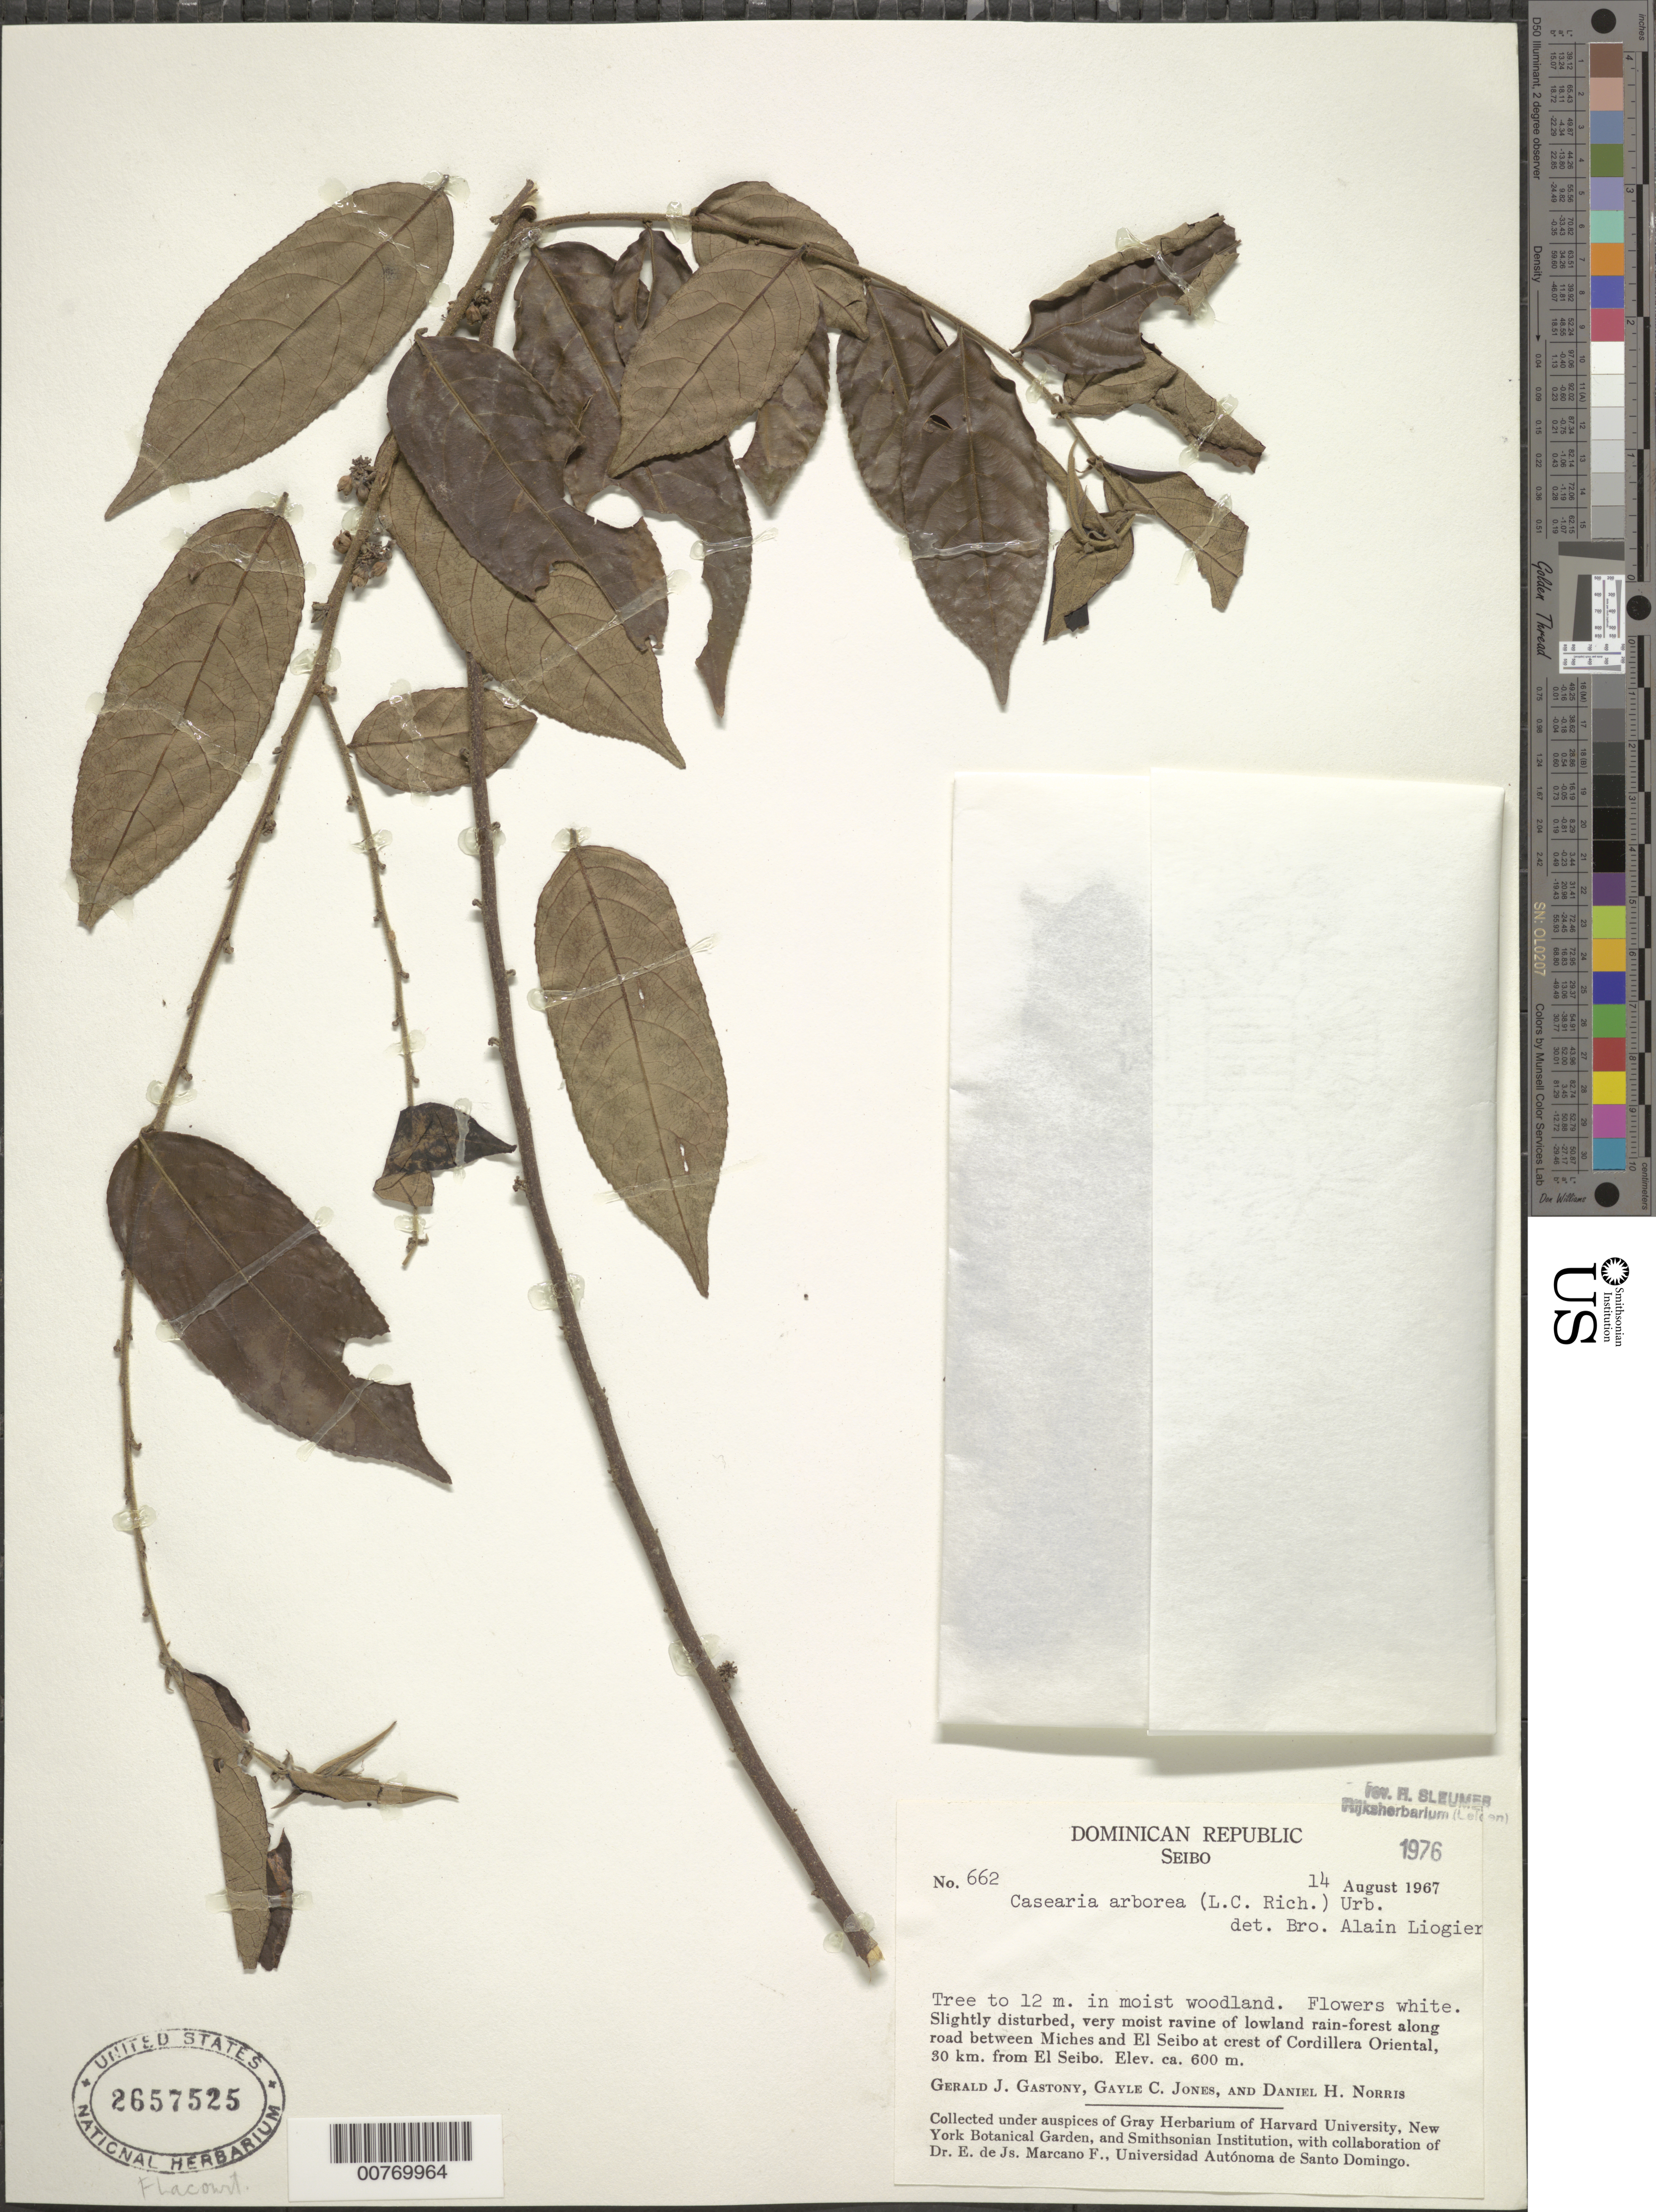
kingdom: Plantae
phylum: Tracheophyta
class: Magnoliopsida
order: Malpighiales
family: Salicaceae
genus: Casearia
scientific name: Casearia arborea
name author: (Rich.) Urb.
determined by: Sleumer, H. O.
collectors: G. Gastony, G. C. Jones & D. H. Norris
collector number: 662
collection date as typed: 14 Aug 1967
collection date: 1967-08-14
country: Dominican Republic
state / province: El Seibo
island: Hispaniola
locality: Along road between Miches and El Seibo at crest of Cordillera Oriental, 30 km from El Seibo.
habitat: Slightly disturbed, very moist ravine of lowland rain-forest; moist woodland.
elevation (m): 600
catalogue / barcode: US 2657525